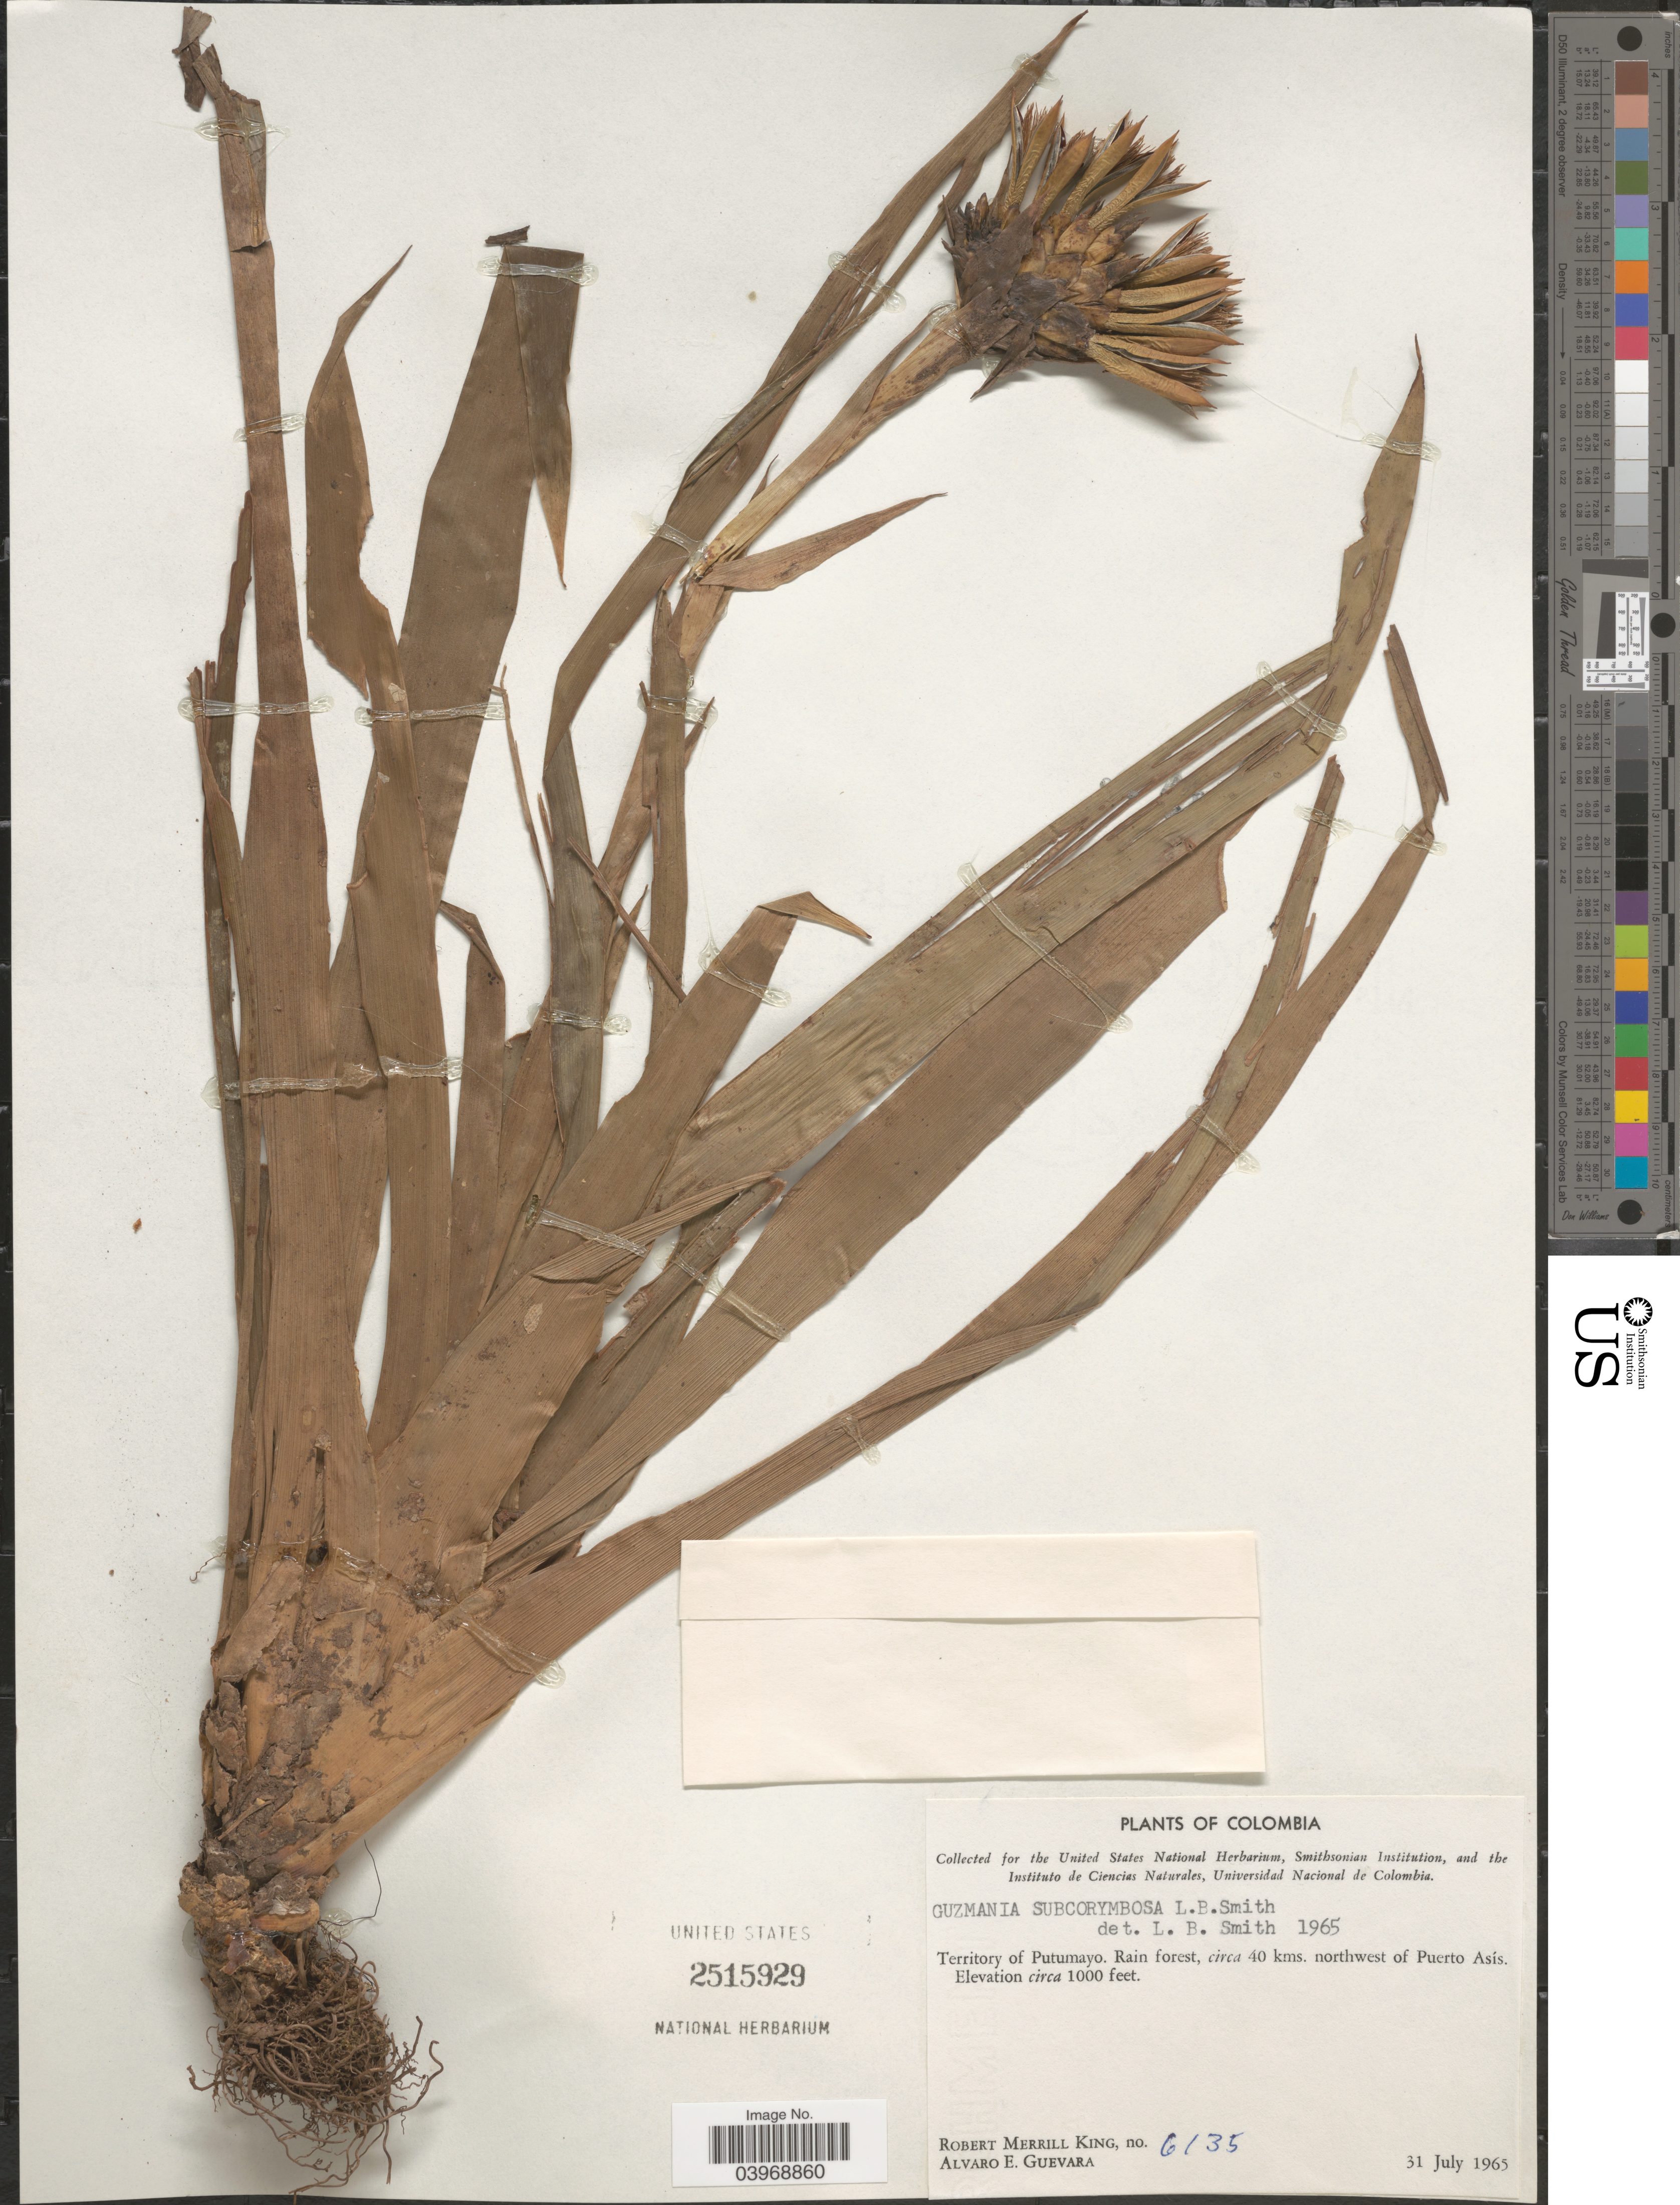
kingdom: Plantae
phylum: Tracheophyta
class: Liliopsida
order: Poales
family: Bromeliaceae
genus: Guzmania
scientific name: Guzmania subcorymbosa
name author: L.B. Sm.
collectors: R. M. King & A. E. Guevara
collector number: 6135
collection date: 1965-07-31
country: Colombia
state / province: Putumayo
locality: Territory of Putumayo. Rain forest, circa 40 kms. northwest of Puerto Asís.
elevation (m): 305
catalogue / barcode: US 2515929